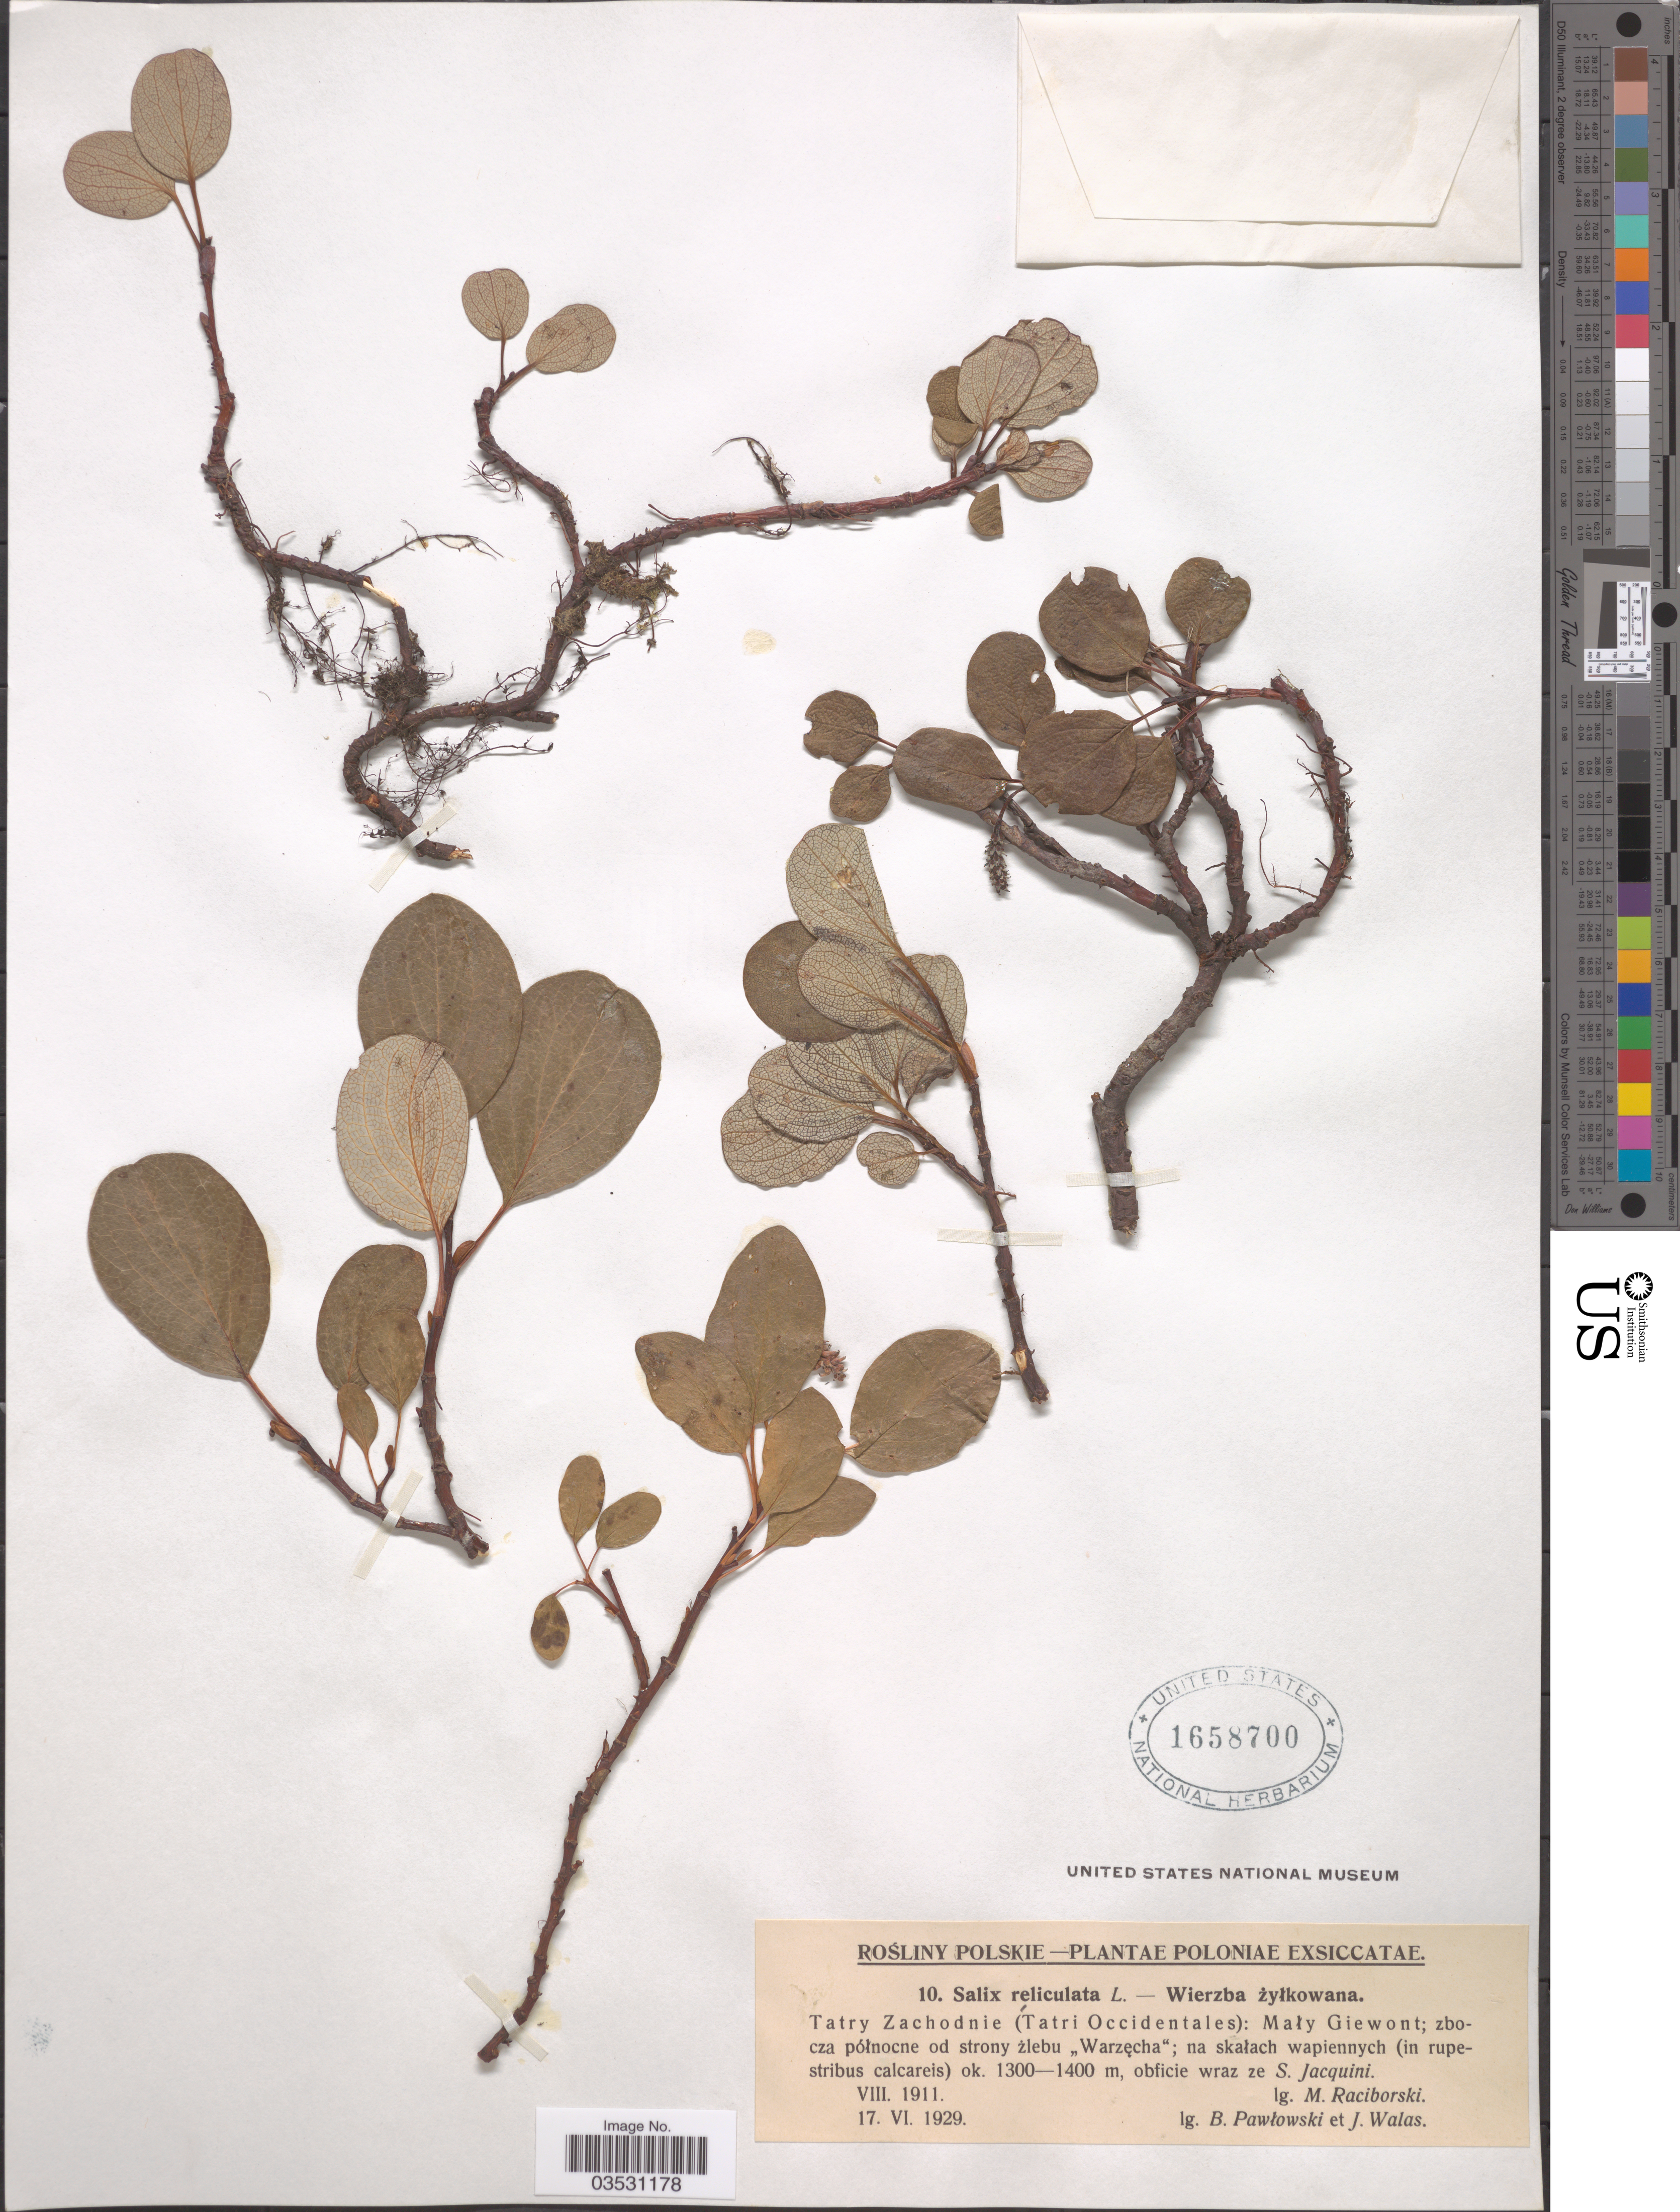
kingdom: Plantae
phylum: Tracheophyta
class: Magnoliopsida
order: Malpighiales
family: Salicaceae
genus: Salix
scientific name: Salix reticulata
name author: L.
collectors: B. Pawlowski & J. Walas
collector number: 10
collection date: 1929-06-17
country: Poland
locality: Tatry Zachodnie (Tatri Occidentales) Mały Giewont; zbocza północne od strony żlebu "Warzęcha"; na skałach wapiennych (in rupestribus calcareis) ok.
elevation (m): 1300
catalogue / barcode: US 1658700